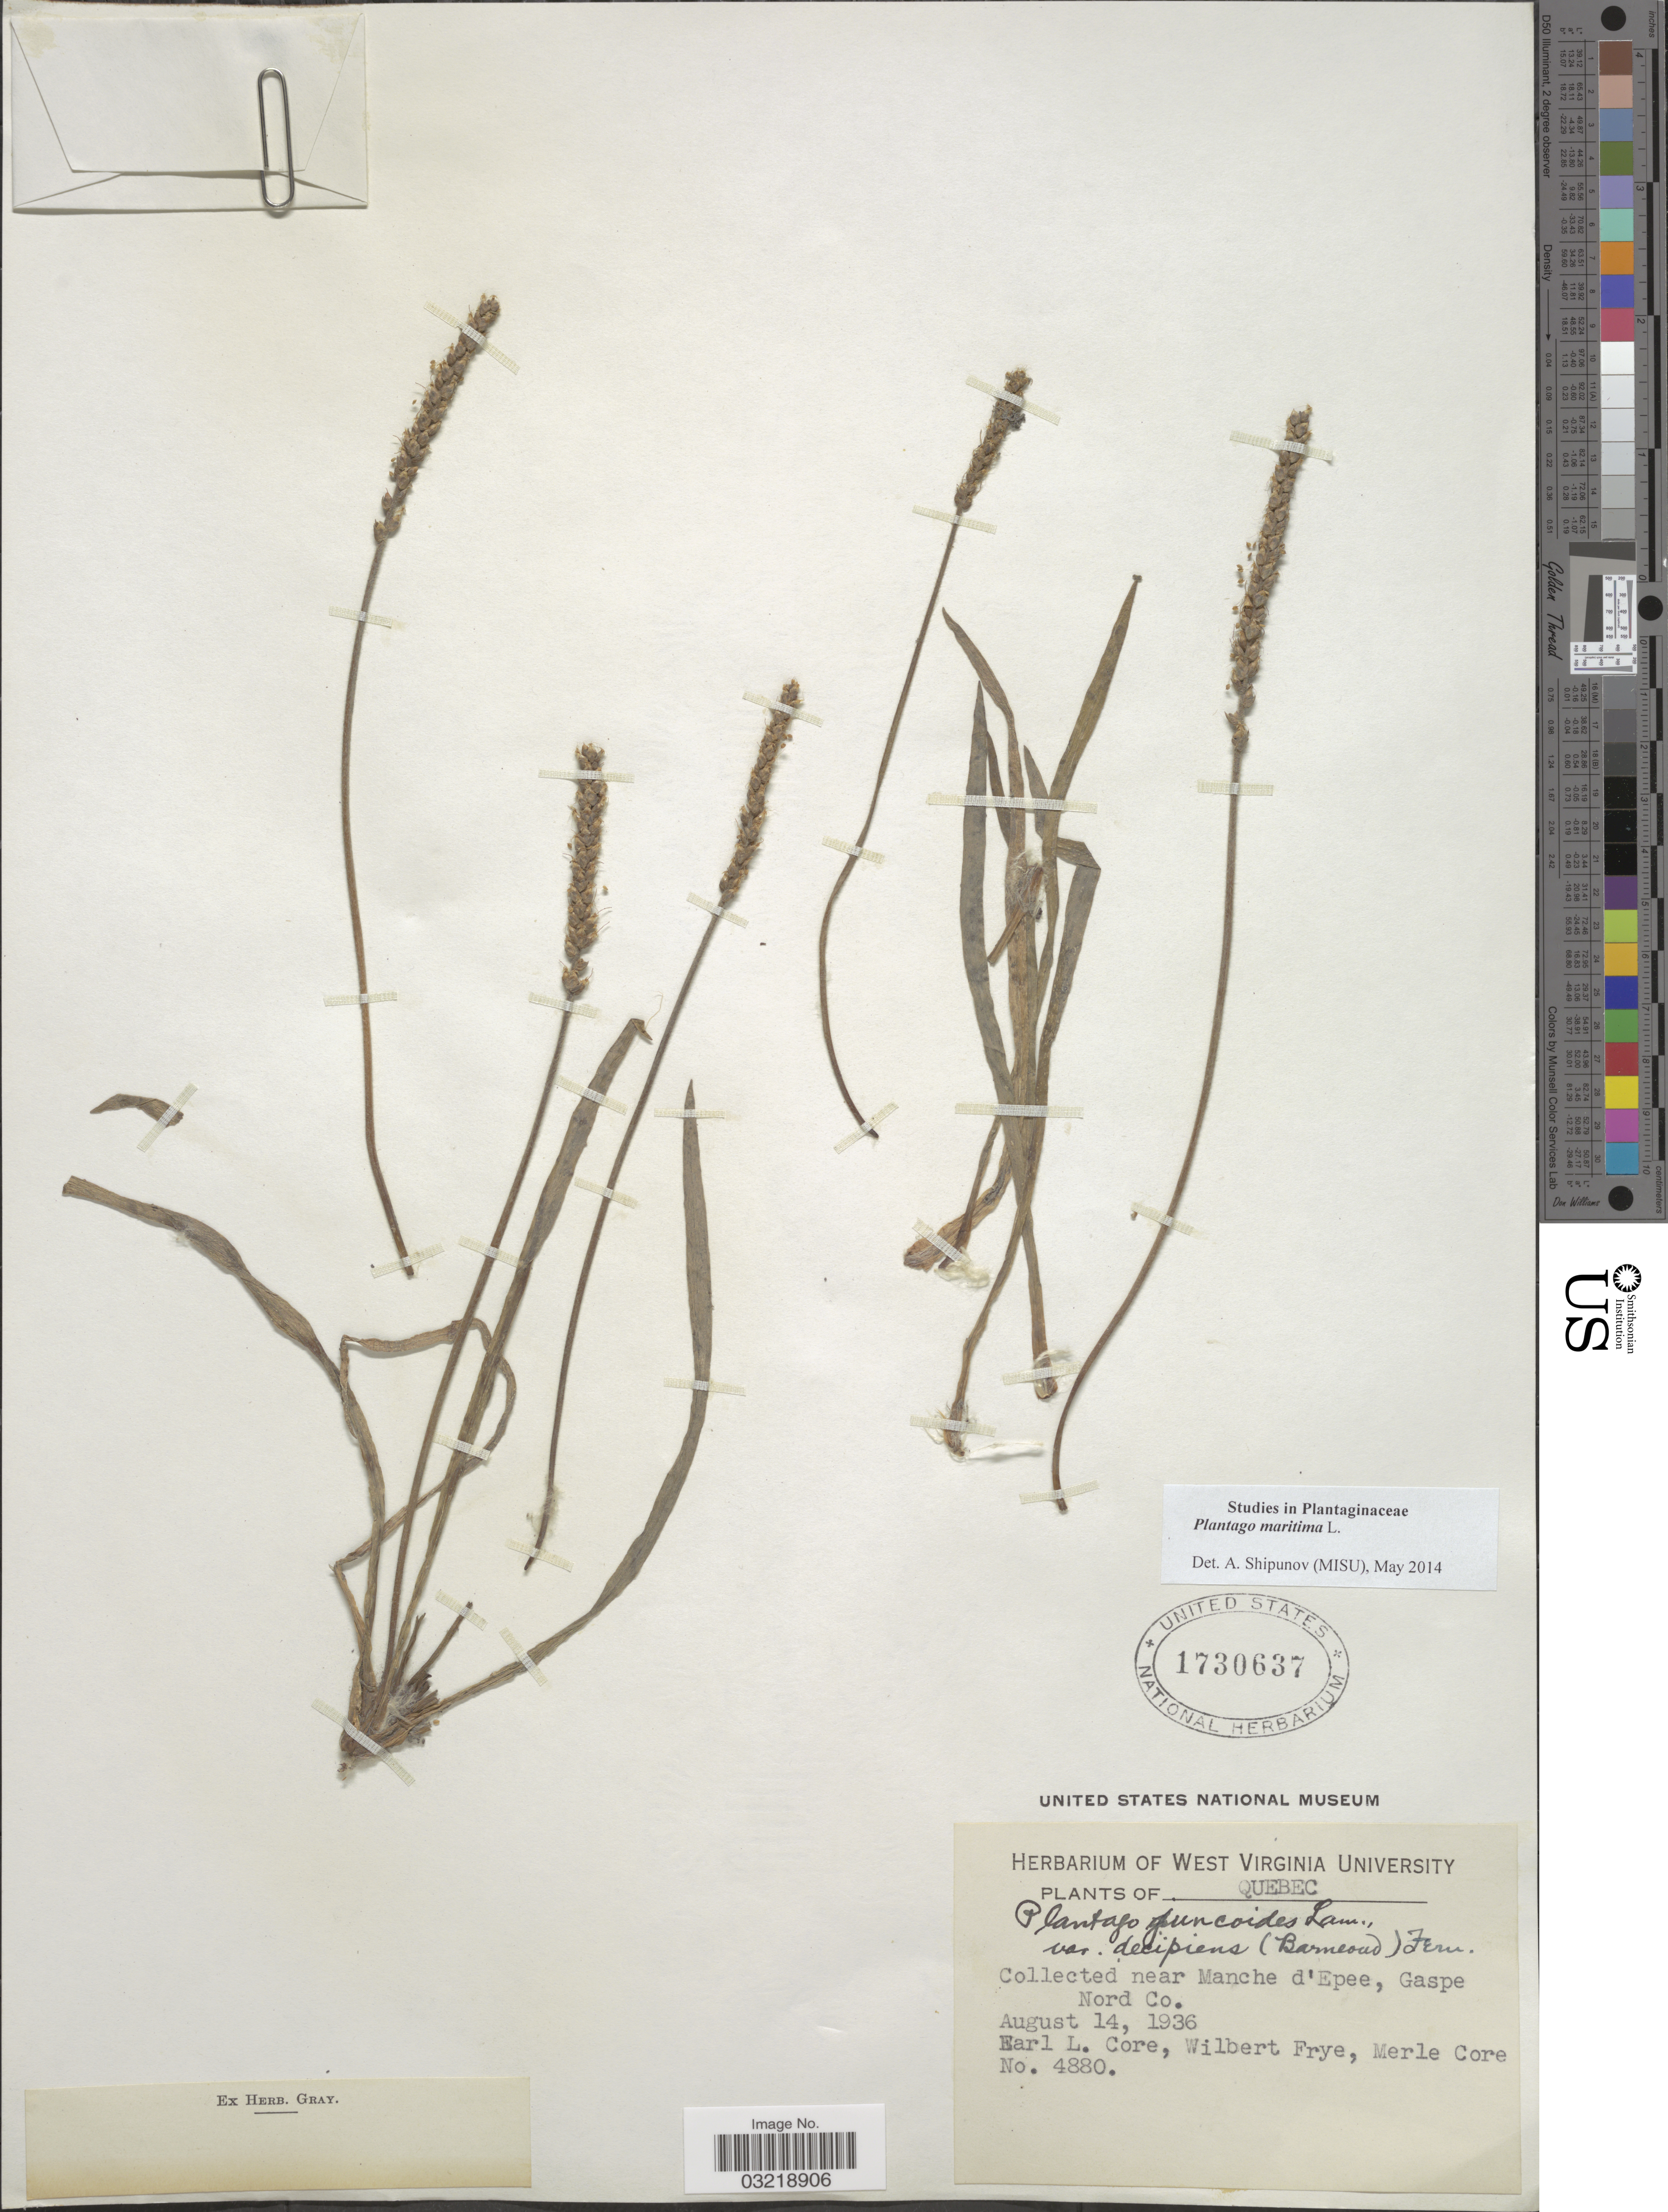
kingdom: Plantae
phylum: Tracheophyta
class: Magnoliopsida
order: Lamiales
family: Plantaginaceae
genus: Plantago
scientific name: Plantago maritima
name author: L.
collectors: E. L. Core, W. Frye & M. Core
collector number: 4880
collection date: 1936-08-14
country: Canada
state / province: Quebec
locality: Collected near Manche d'Epee, Gaspe Nord Co.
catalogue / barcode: US 1730637